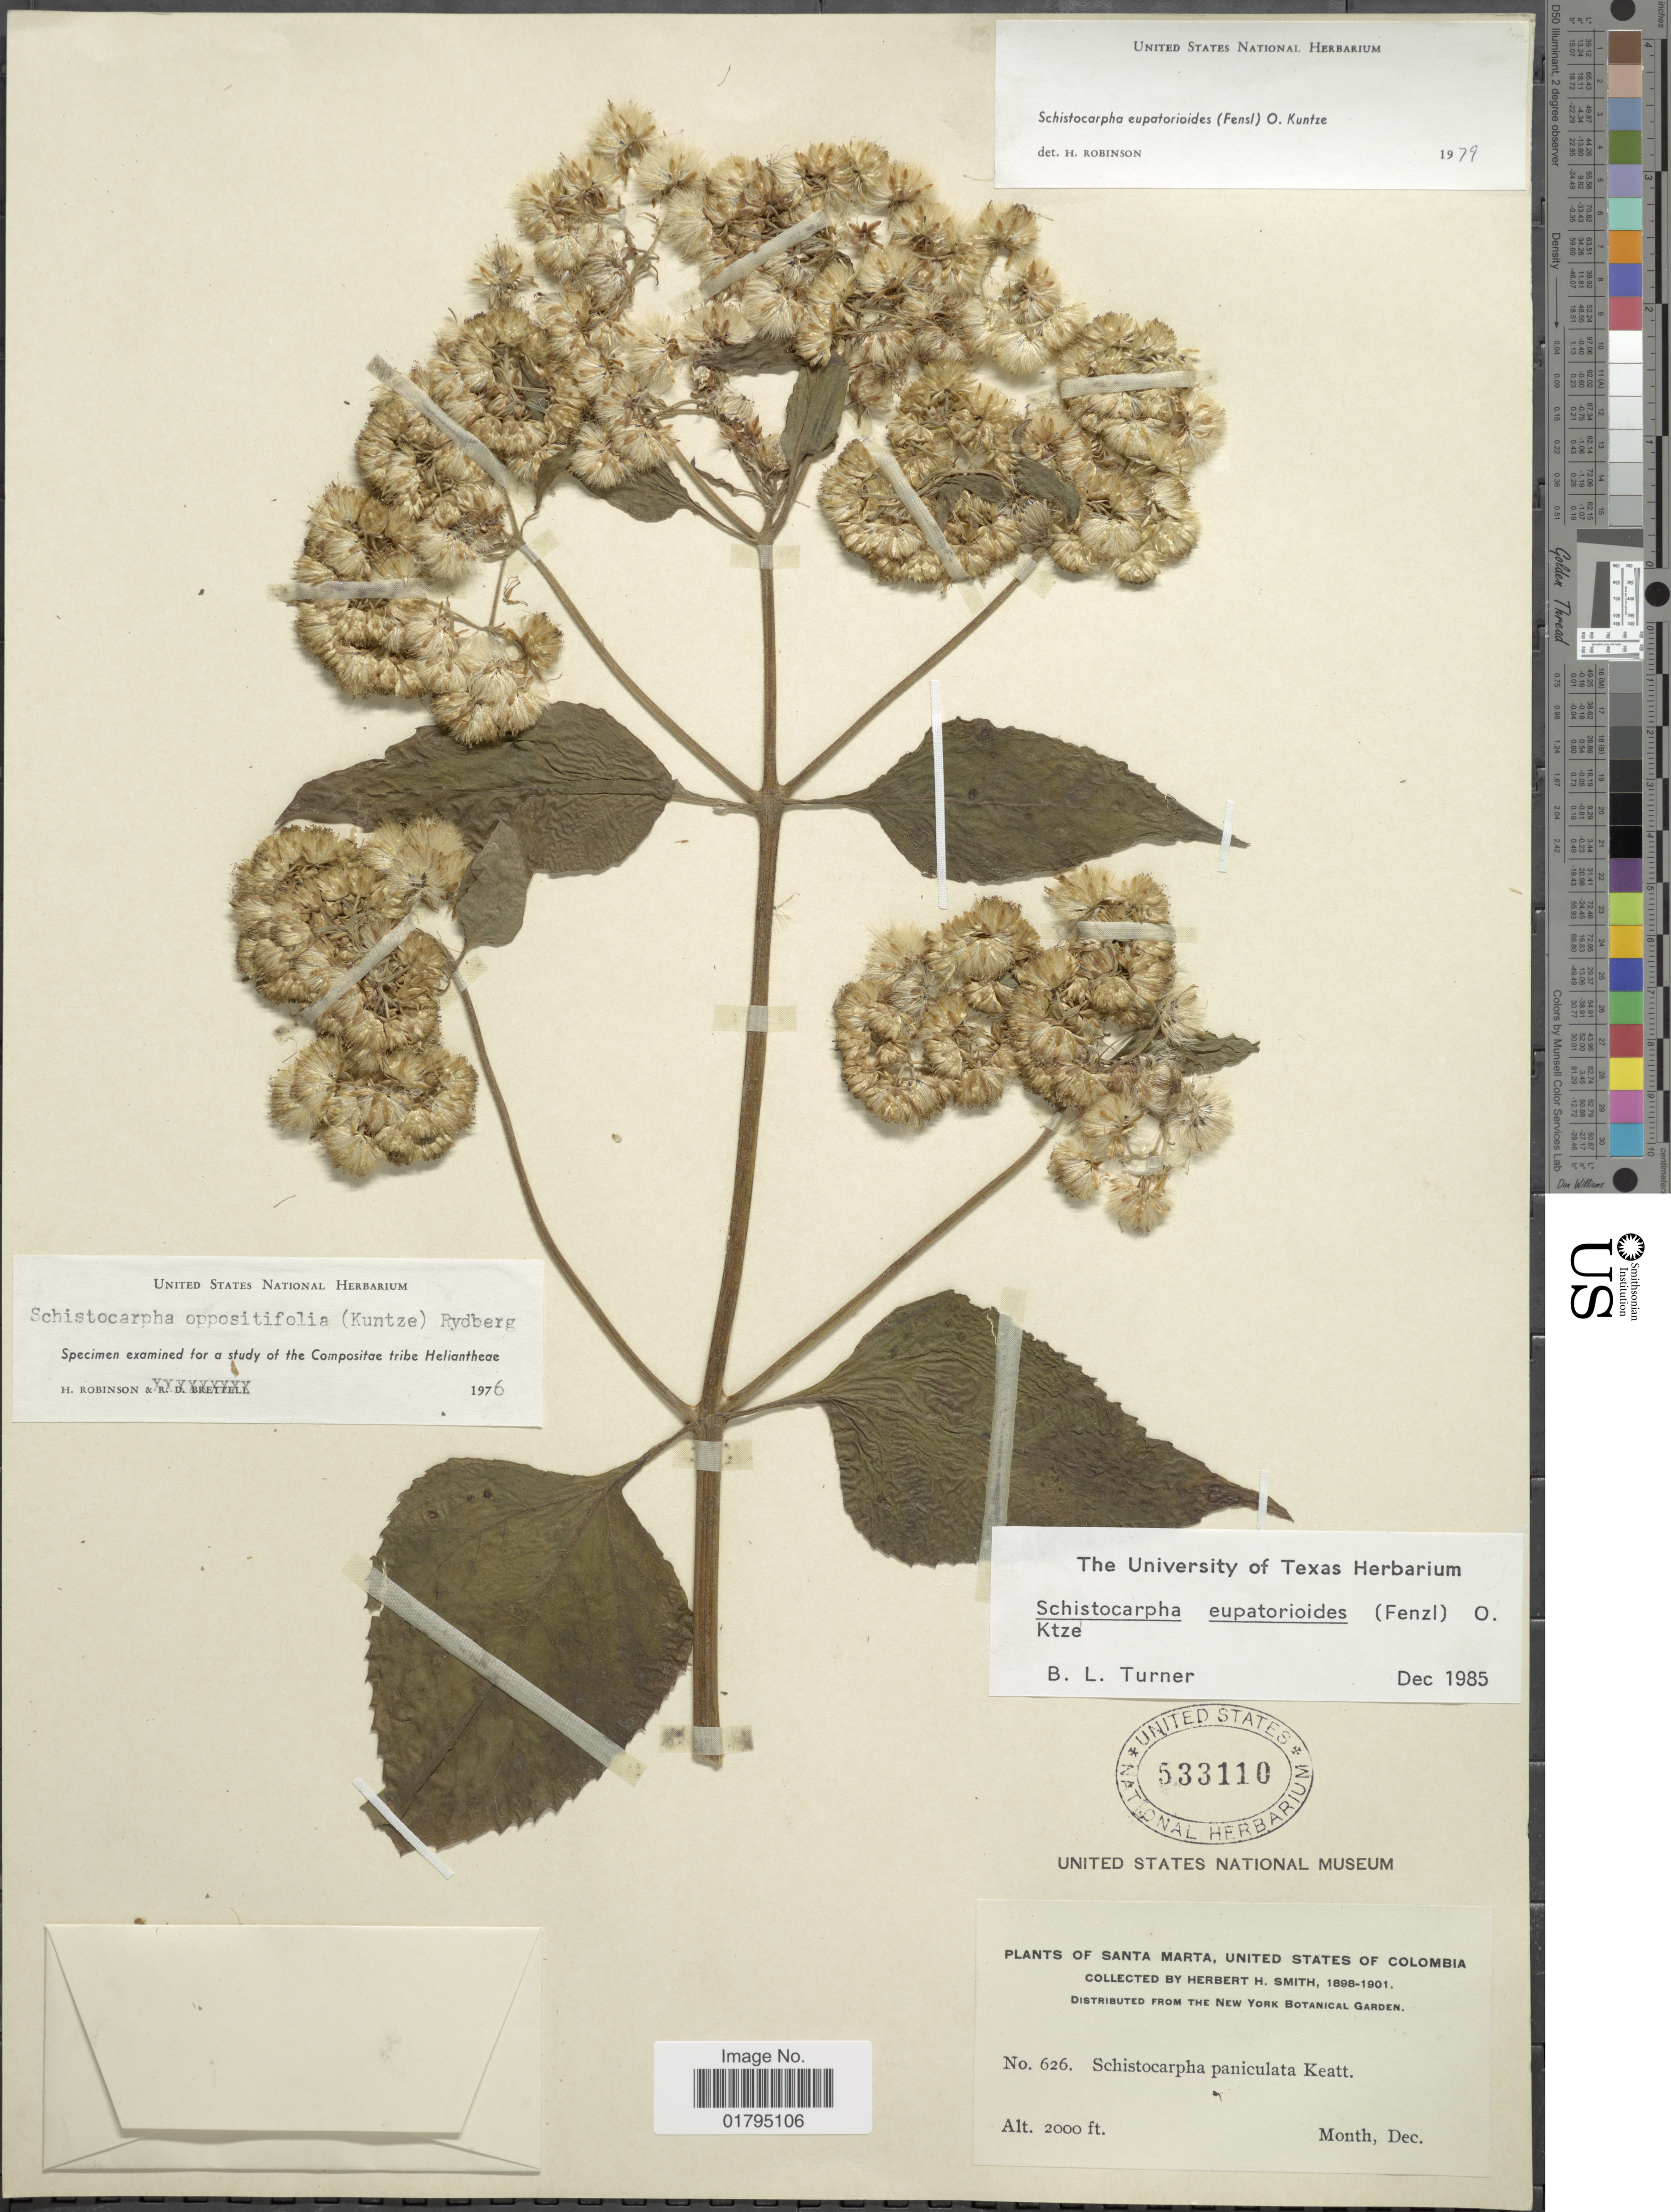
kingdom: Plantae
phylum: Tracheophyta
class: Magnoliopsida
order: Asterales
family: Asteraceae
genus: Schistocarpha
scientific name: Schistocarpha eupatorioides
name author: (Fenzl) Kuntze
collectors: Herbert H. Smith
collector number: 626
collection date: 1898-12/1901-12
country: Colombia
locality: Santa Marta, United State of Colombia.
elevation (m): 610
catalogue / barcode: US 533110